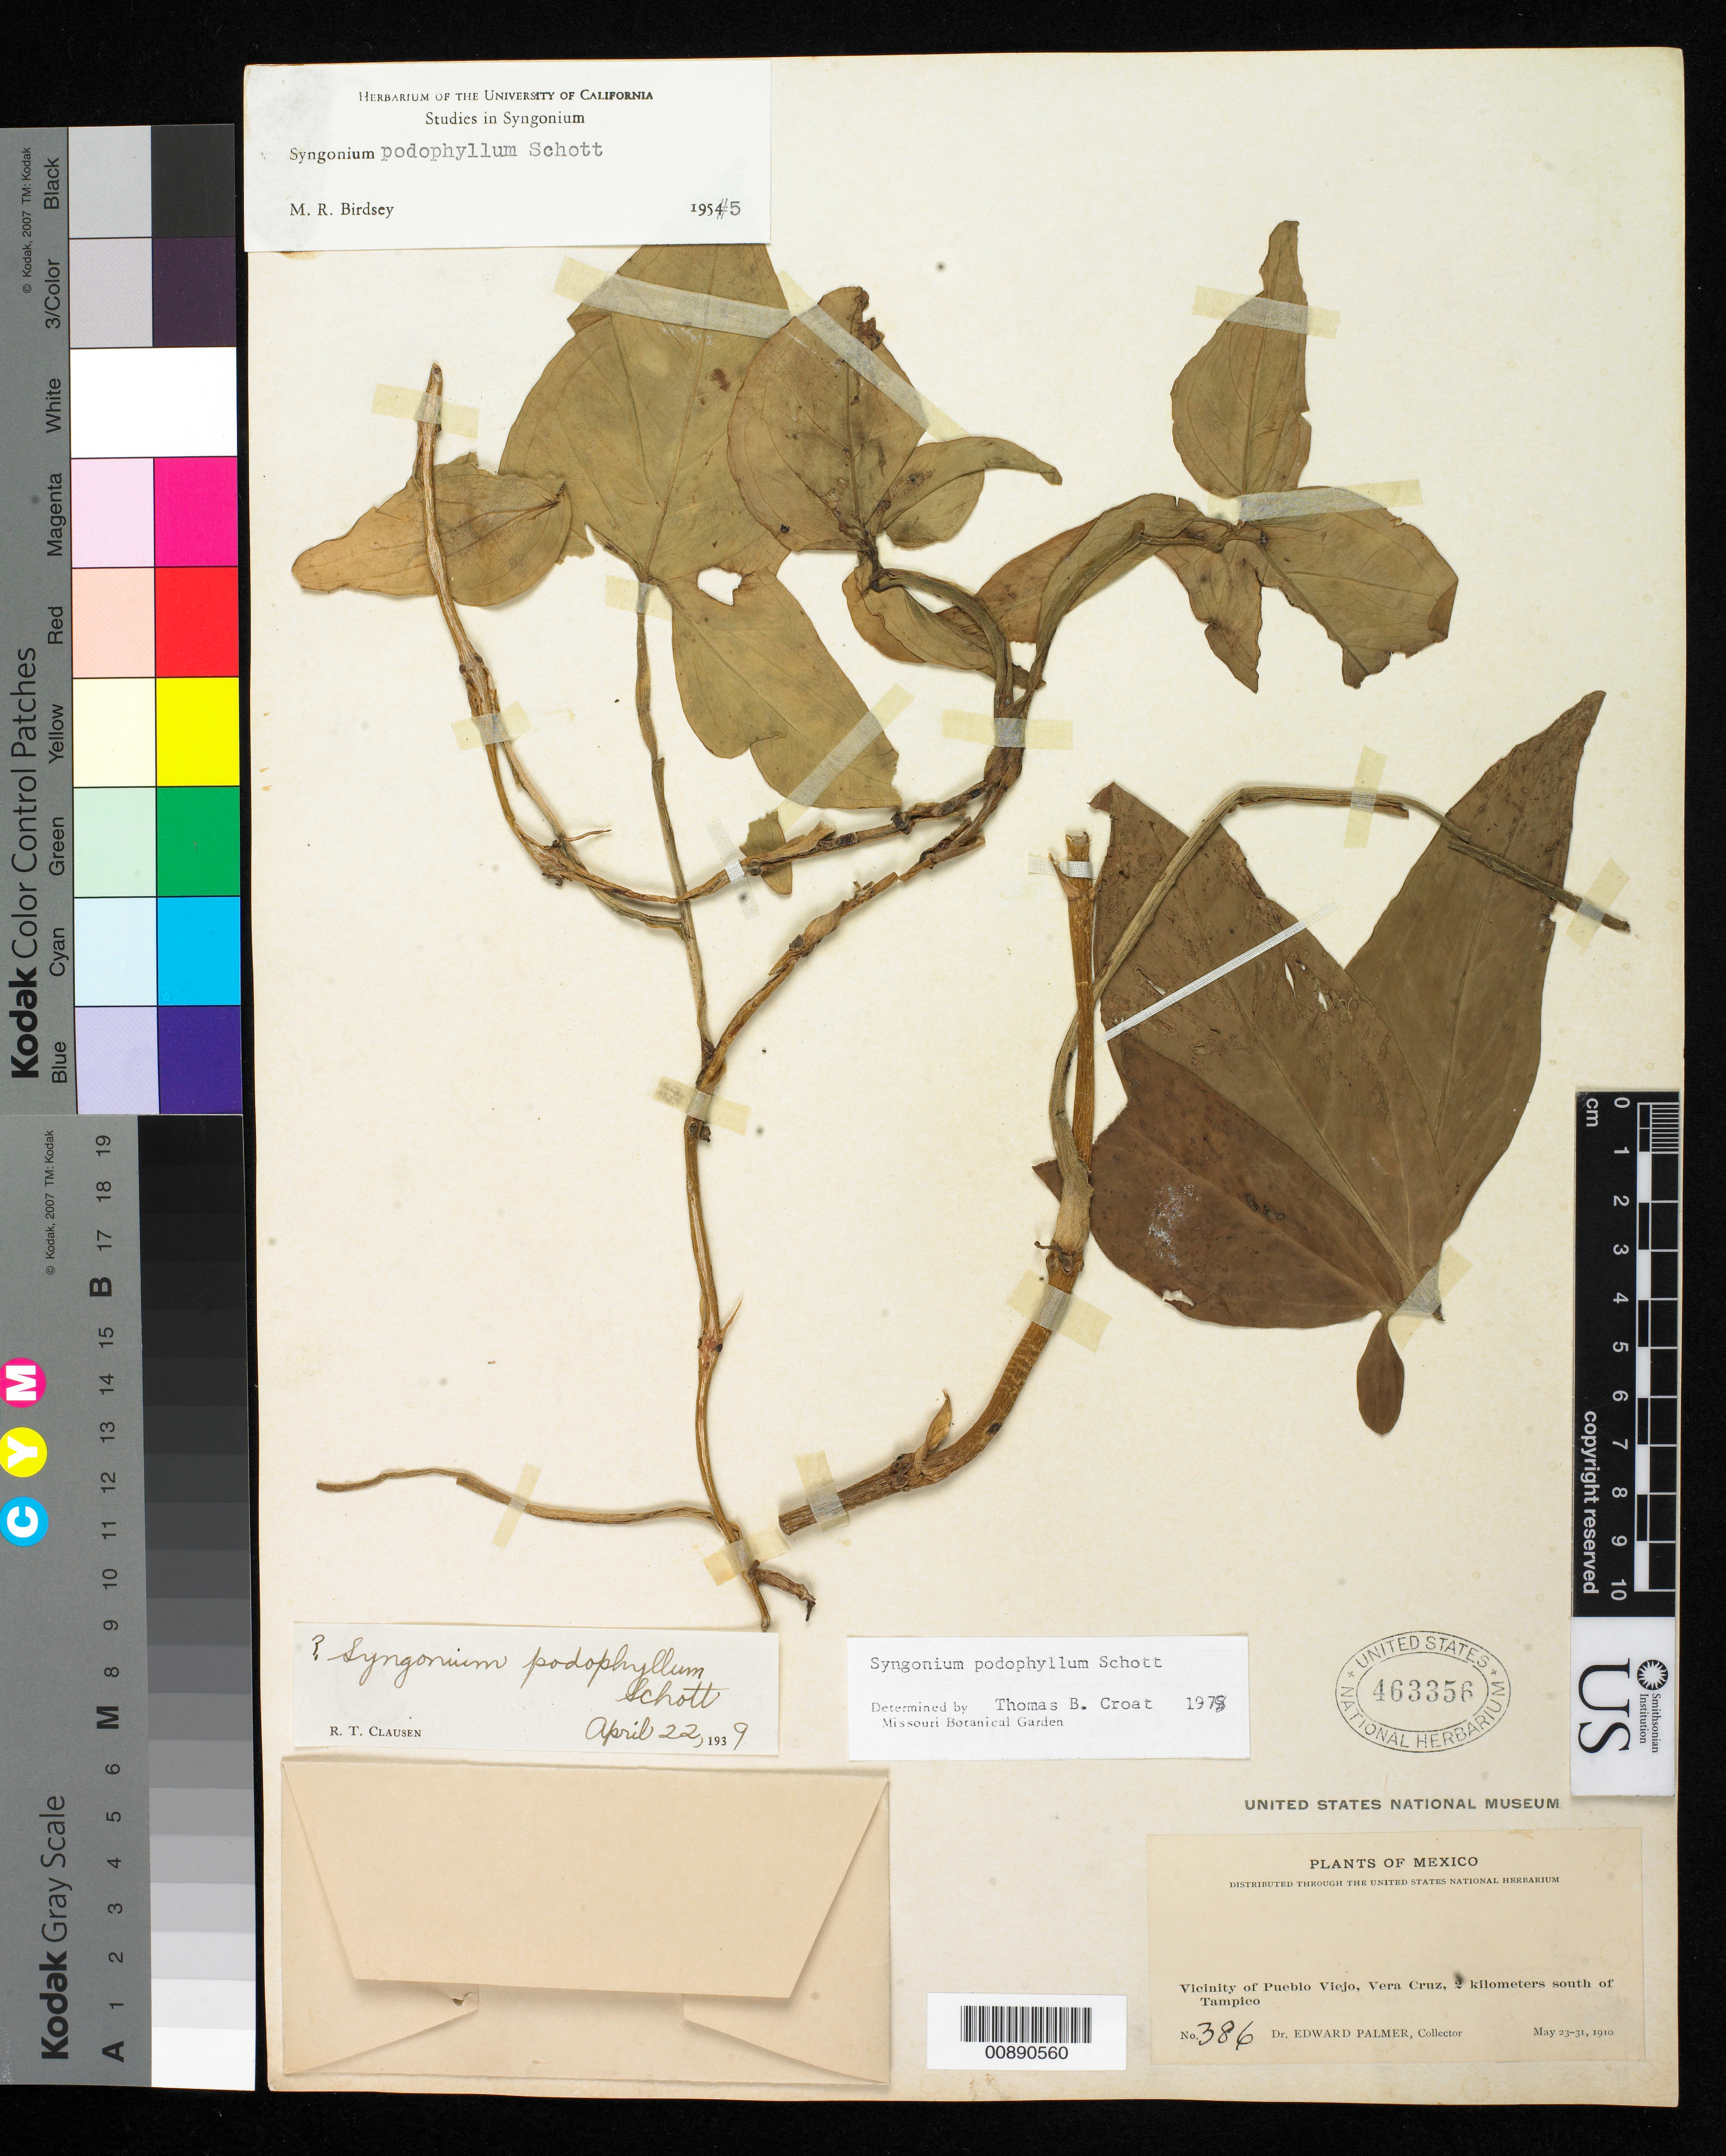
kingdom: Plantae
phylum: Tracheophyta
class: Liliopsida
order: Alismatales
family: Araceae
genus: Syngonium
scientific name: Syngonium podophyllum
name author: Schott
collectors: E. Palmer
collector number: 386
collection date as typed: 23 May 1910 to 31 May 1910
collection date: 1910-05-23/1910-05-31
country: Mexico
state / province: Veracruz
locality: Vicinity of Pueblo Viejo, Veracruz, 2 kilometers south of Tampico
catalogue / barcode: US 463356